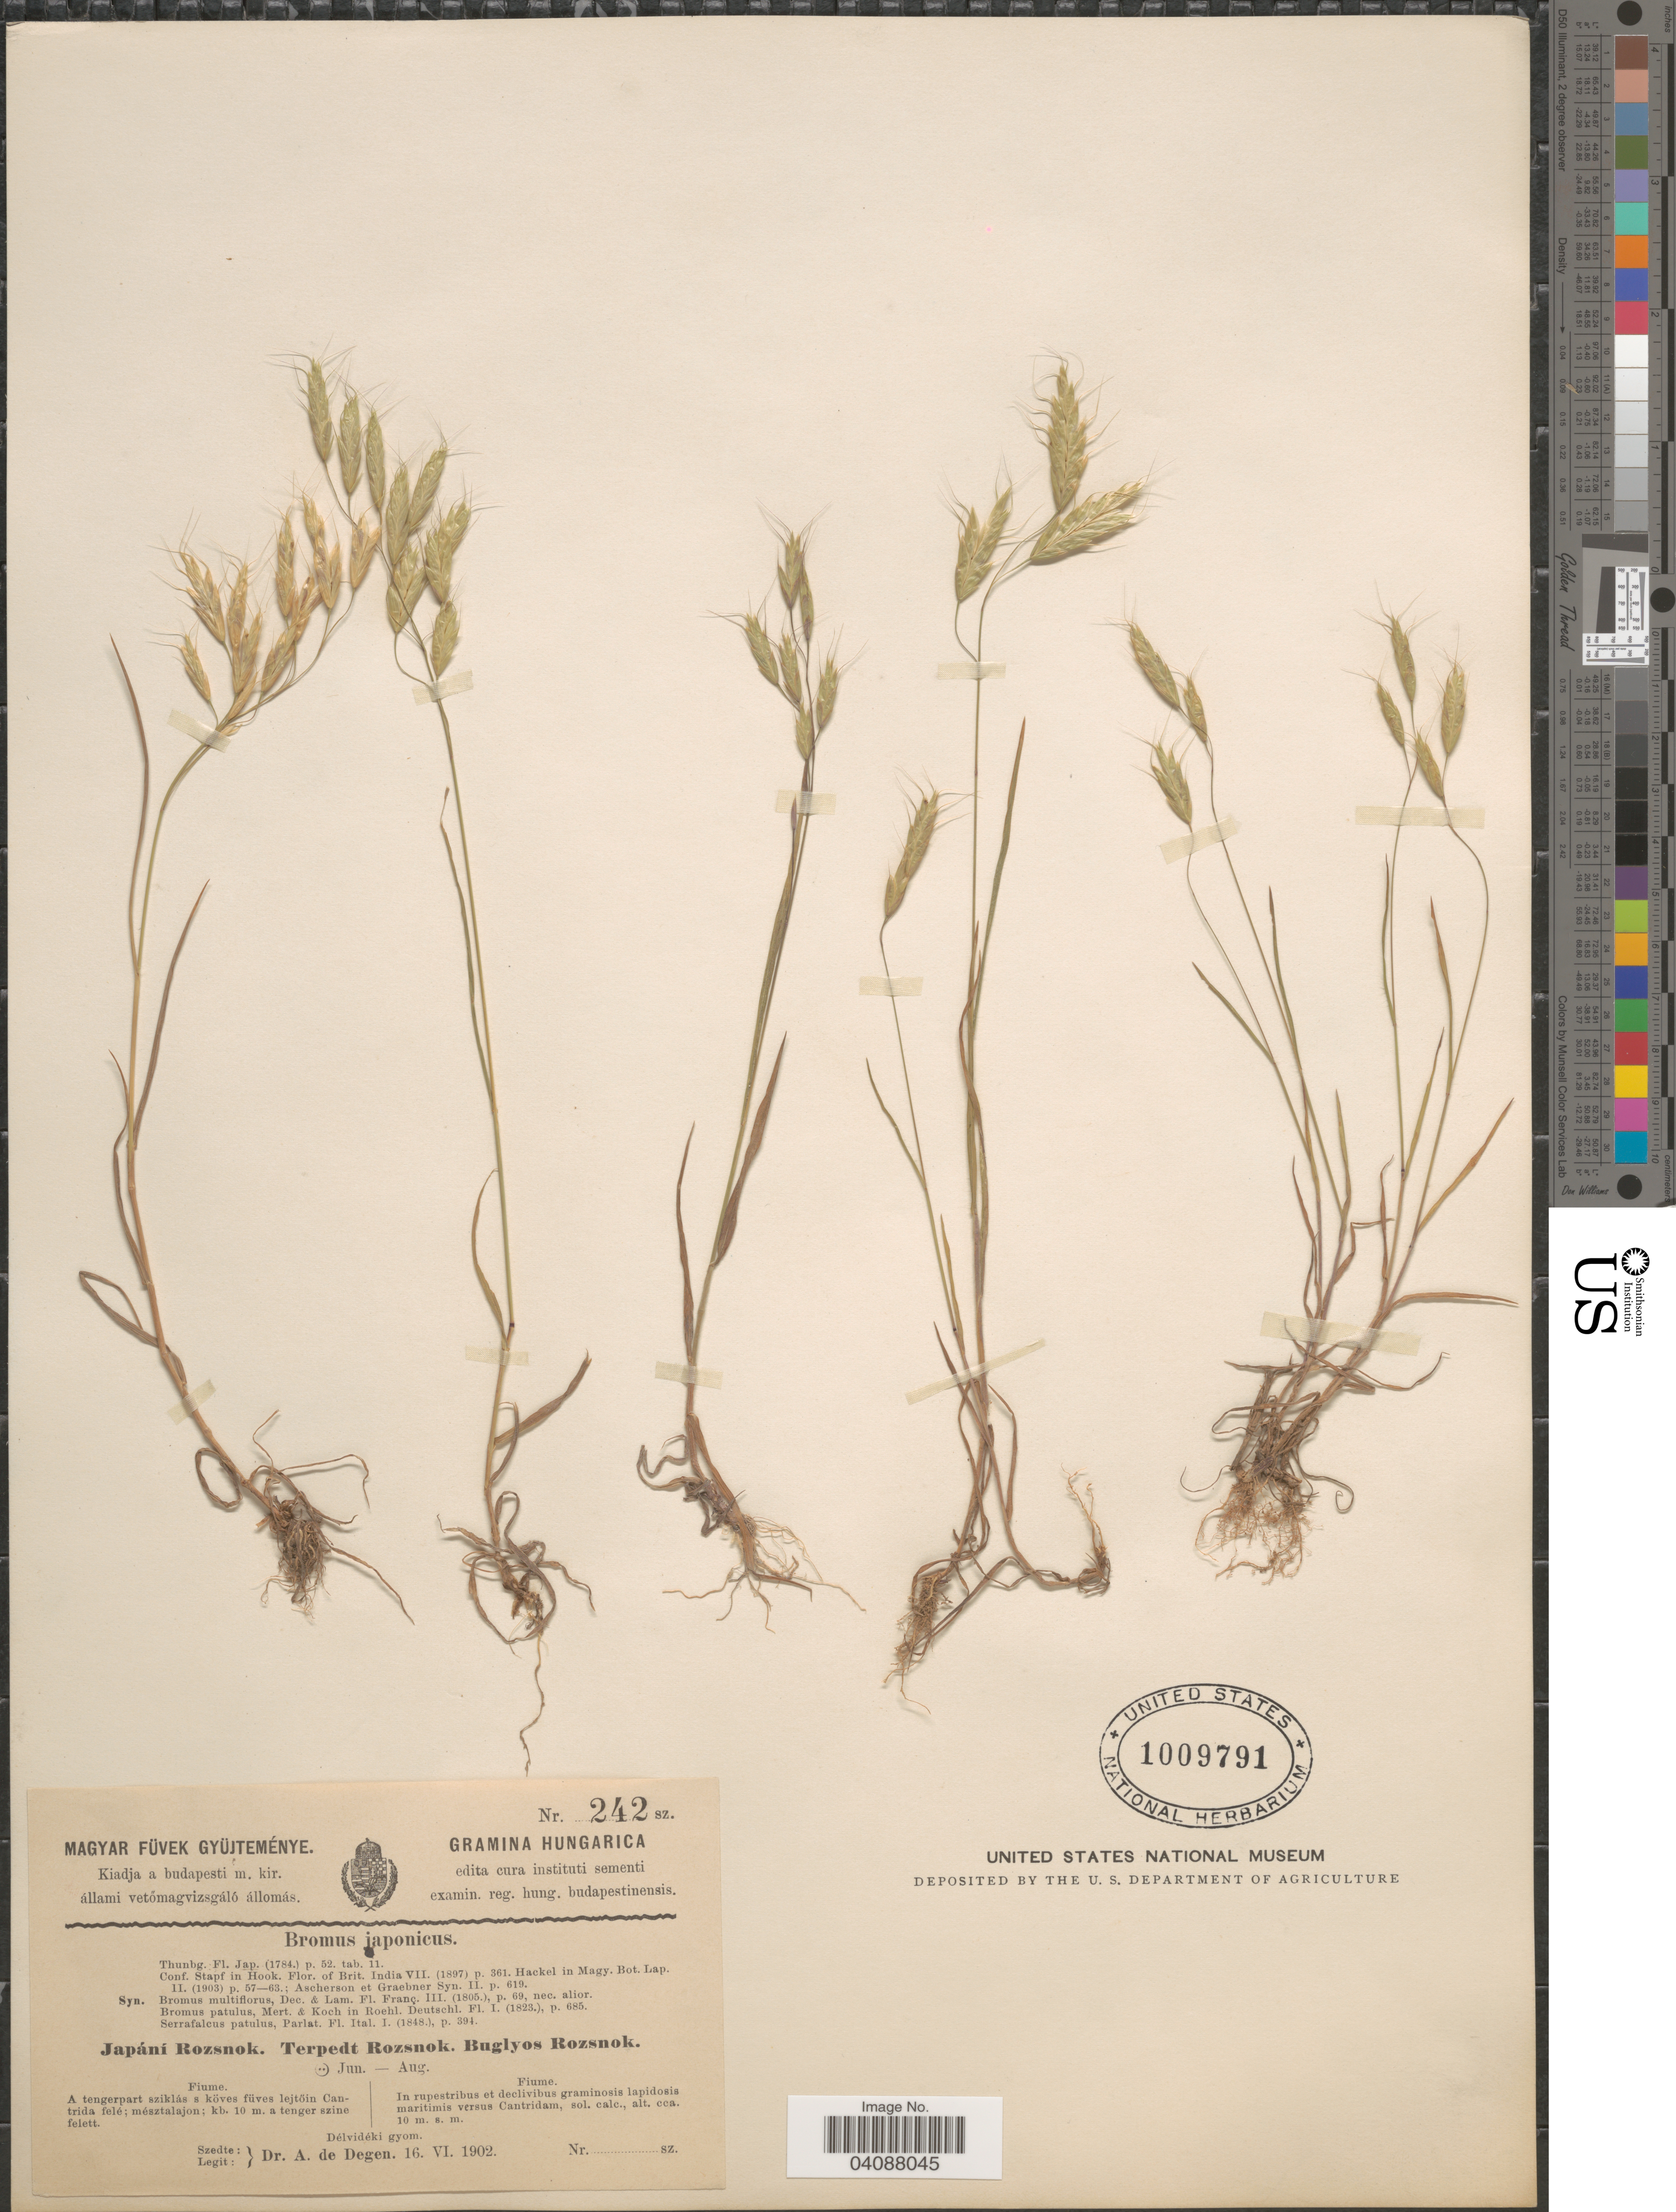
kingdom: Plantae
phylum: Tracheophyta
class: Liliopsida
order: Poales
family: Poaceae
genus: Bromus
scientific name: Bromus japonicus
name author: Houtt.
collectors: A. Degen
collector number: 242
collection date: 1902-06-16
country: Hungary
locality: Fiume. In rupestribus et declivibus graminosis lapidosis maritimis versus Cantridam.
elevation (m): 10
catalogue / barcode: US 1009791